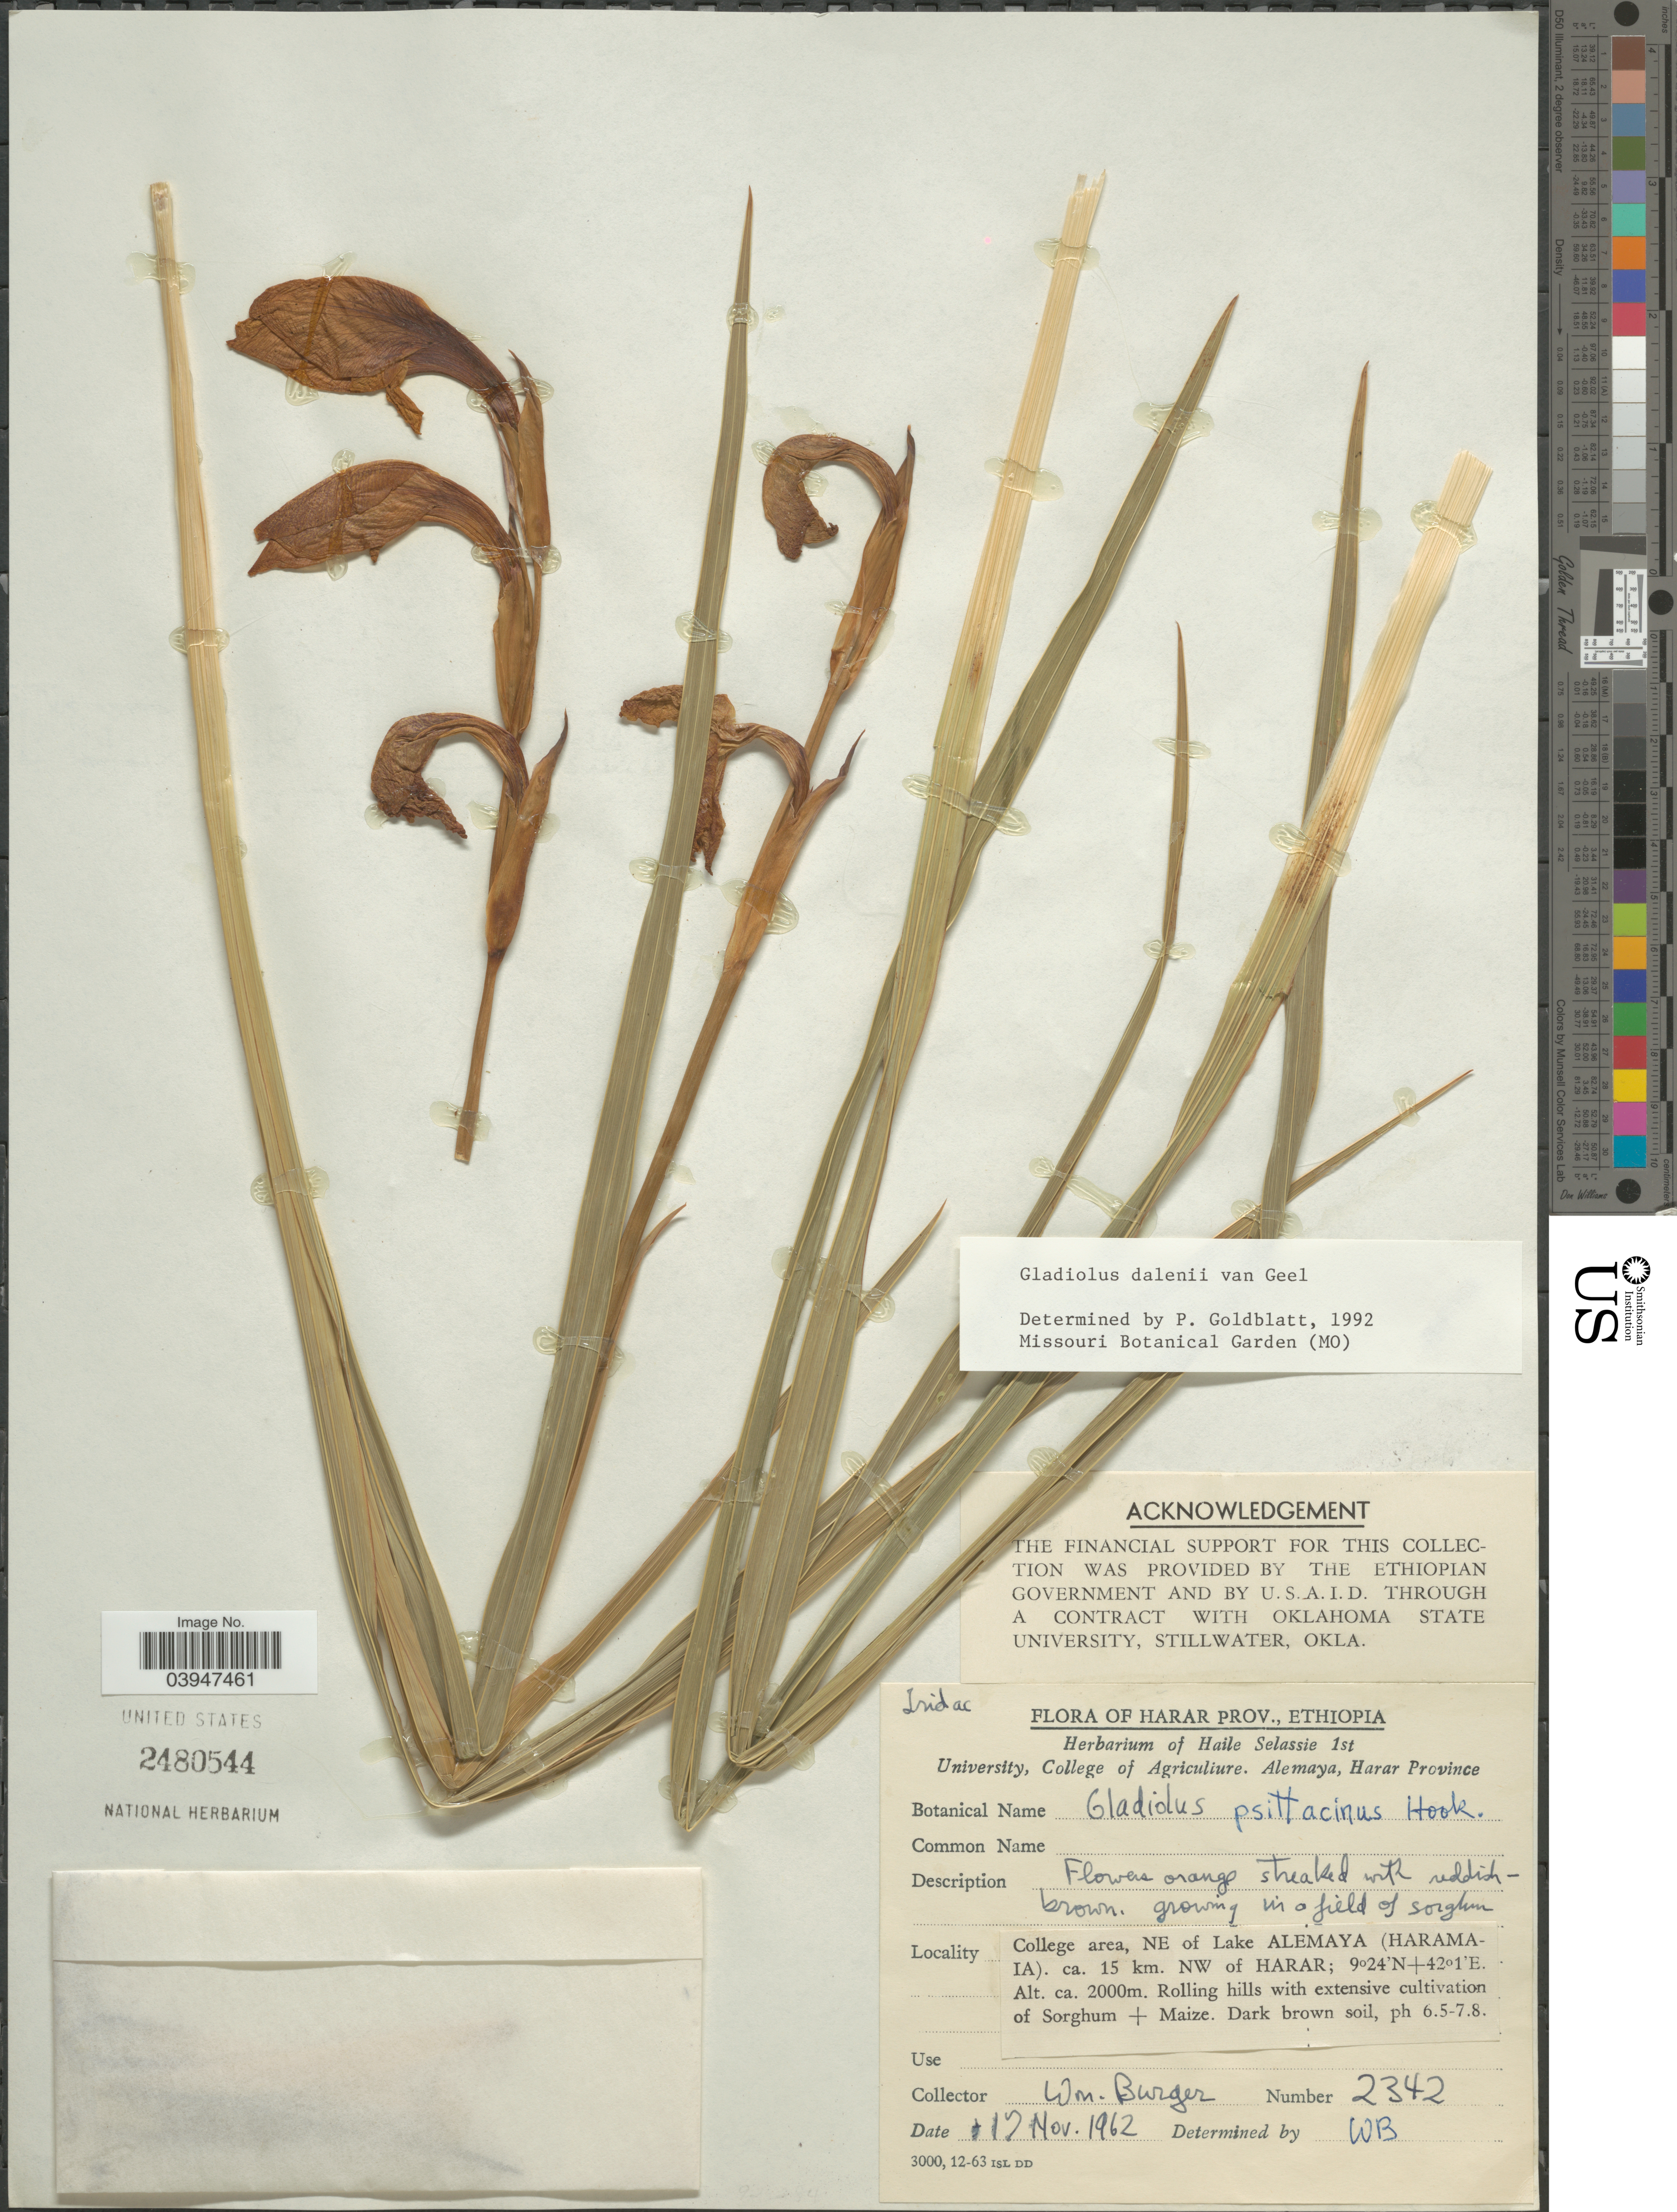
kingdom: Plantae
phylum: Tracheophyta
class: Liliopsida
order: Asparagales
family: Iridaceae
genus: Gladiolus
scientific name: Gladiolus dalenii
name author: Van Geel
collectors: W. Burger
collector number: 2342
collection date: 1962-11-17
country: Ethiopia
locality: Harar Prov. College area, NE of Lake Alemaya (Haramaia). ca. 15 km. NW of Harar.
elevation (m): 2000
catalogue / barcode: US 2480544